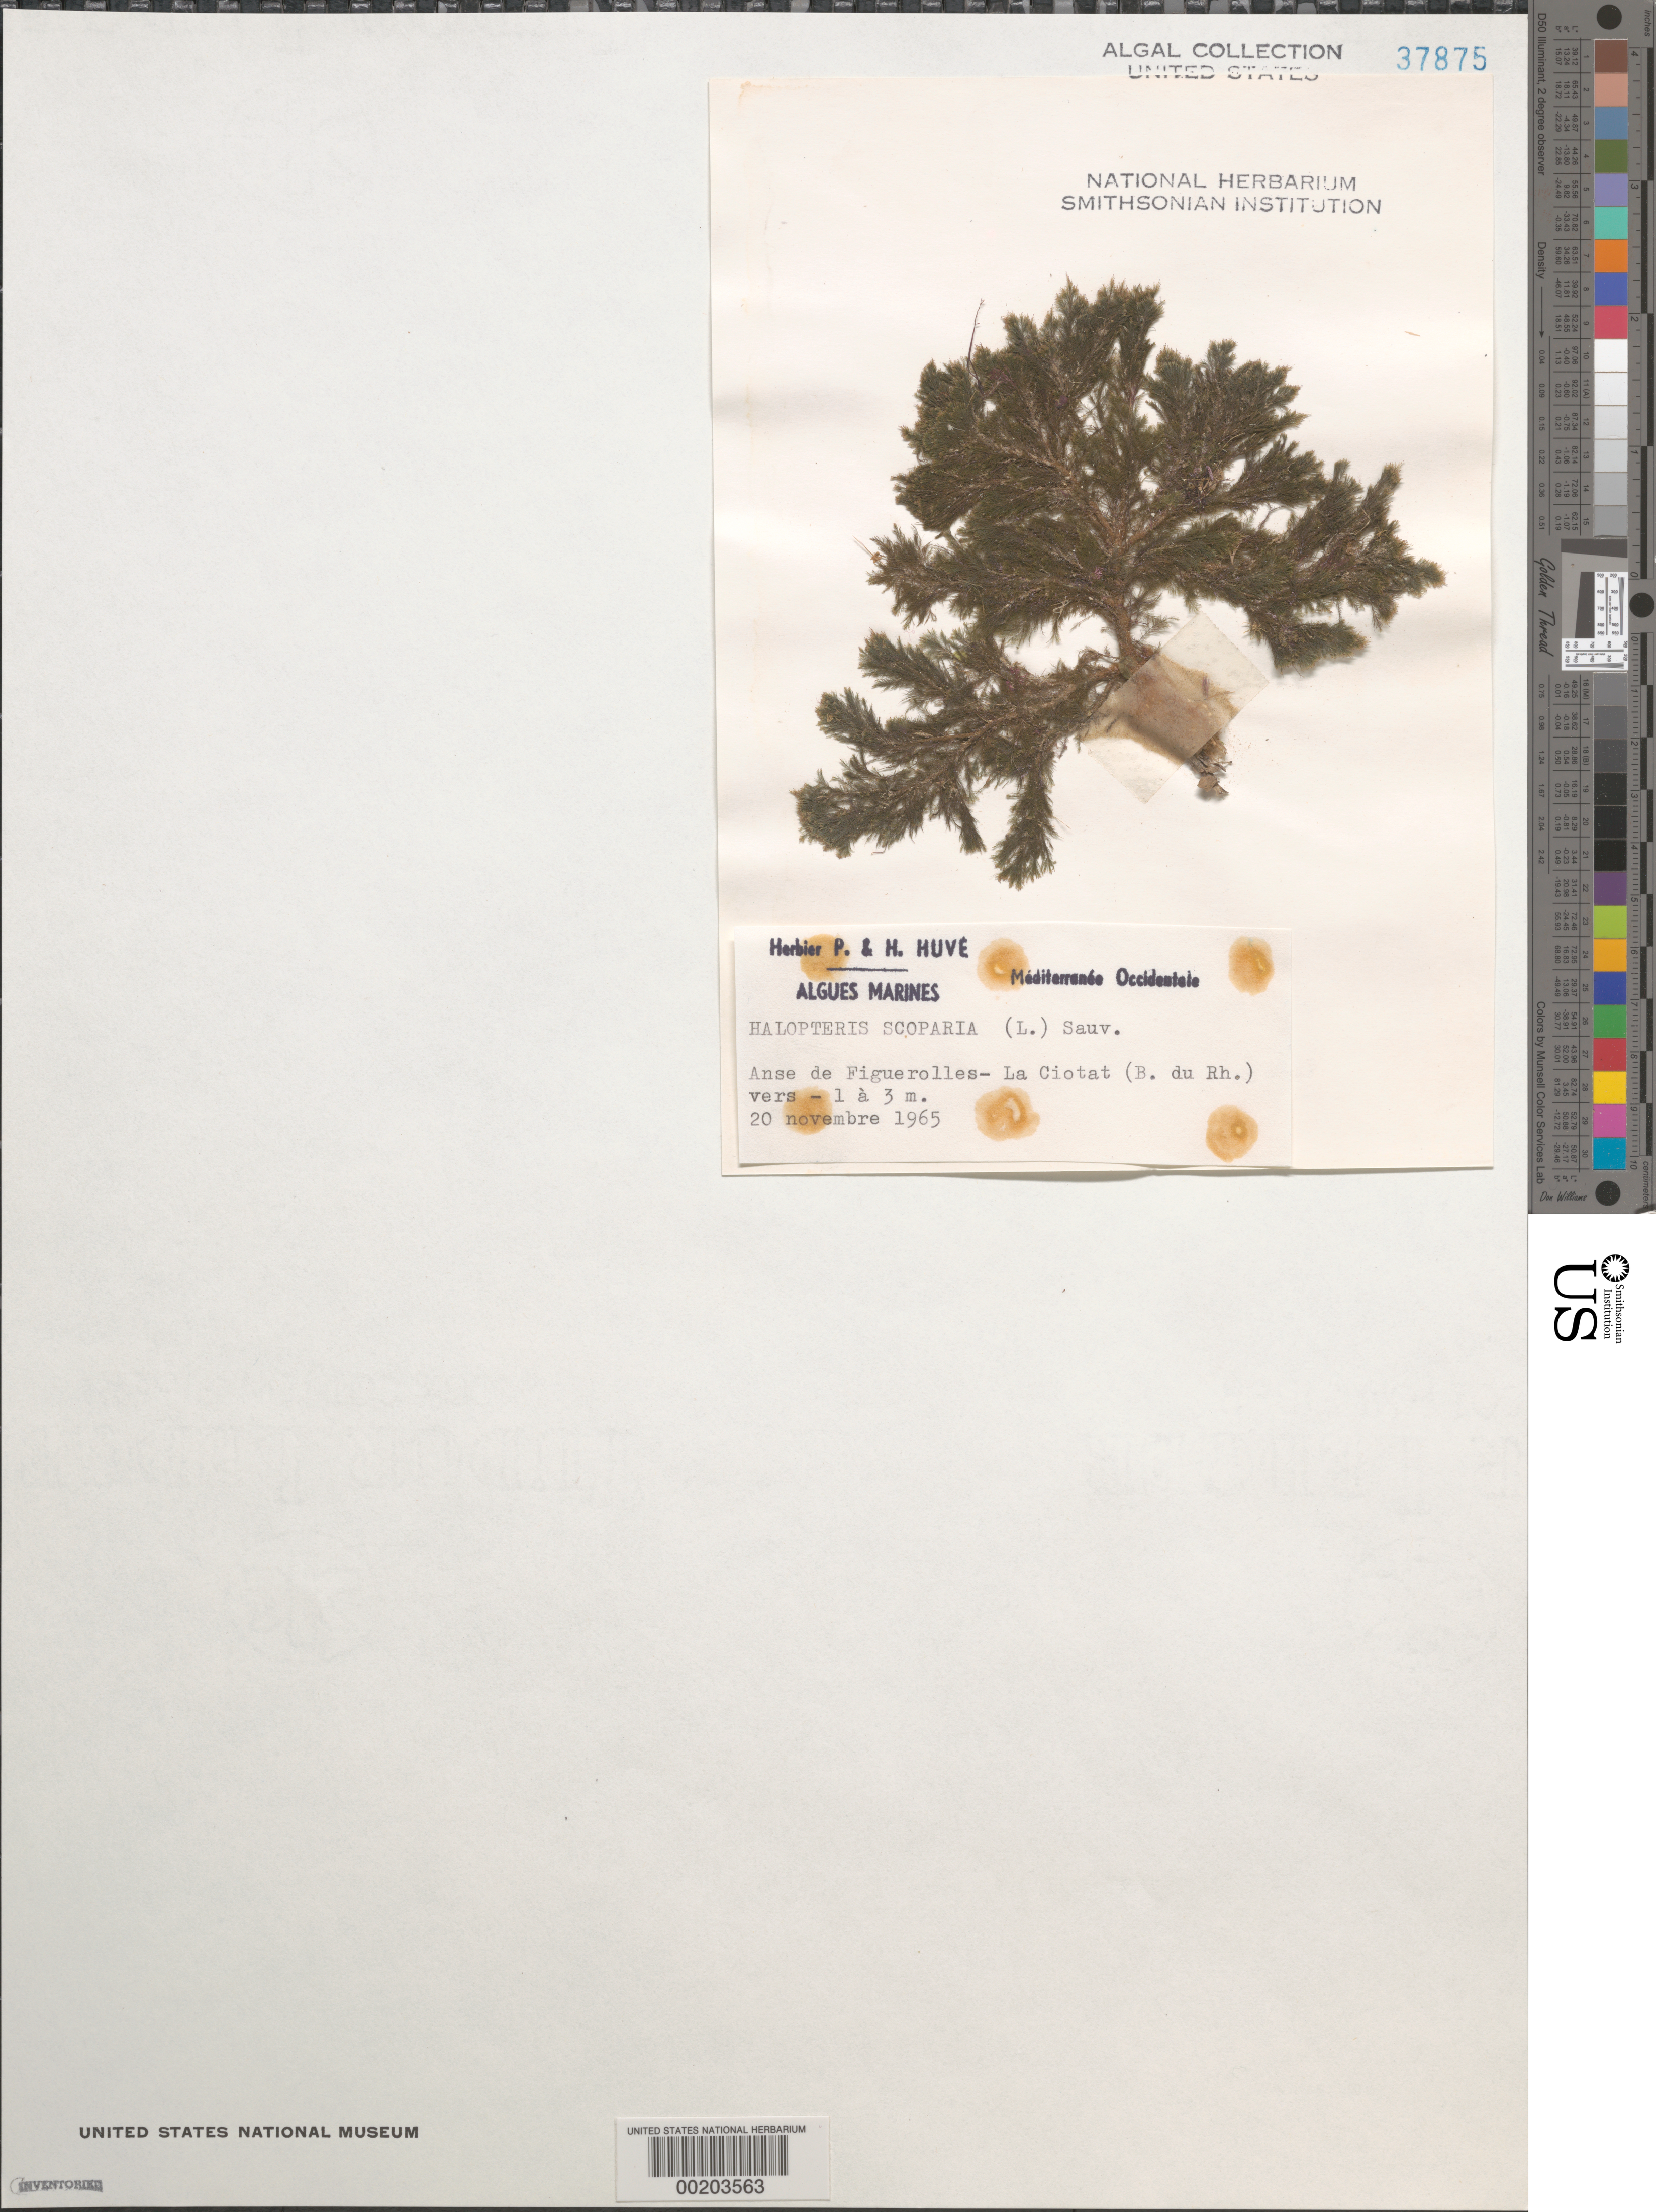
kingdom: Chromista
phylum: Ochrophyta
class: Phaeophyceae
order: Sphacelariales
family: Stypocaulaceae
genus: Halopteris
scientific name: Halopteris scoparia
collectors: P. Huve & H. Huve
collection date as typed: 20 Nov 1965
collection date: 1965-11-20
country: France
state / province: Provence-Alpes-Côte d'Azur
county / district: Bouches-du-Rhône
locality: Anse de Figuerolles-La Ciotat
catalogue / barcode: US 37875